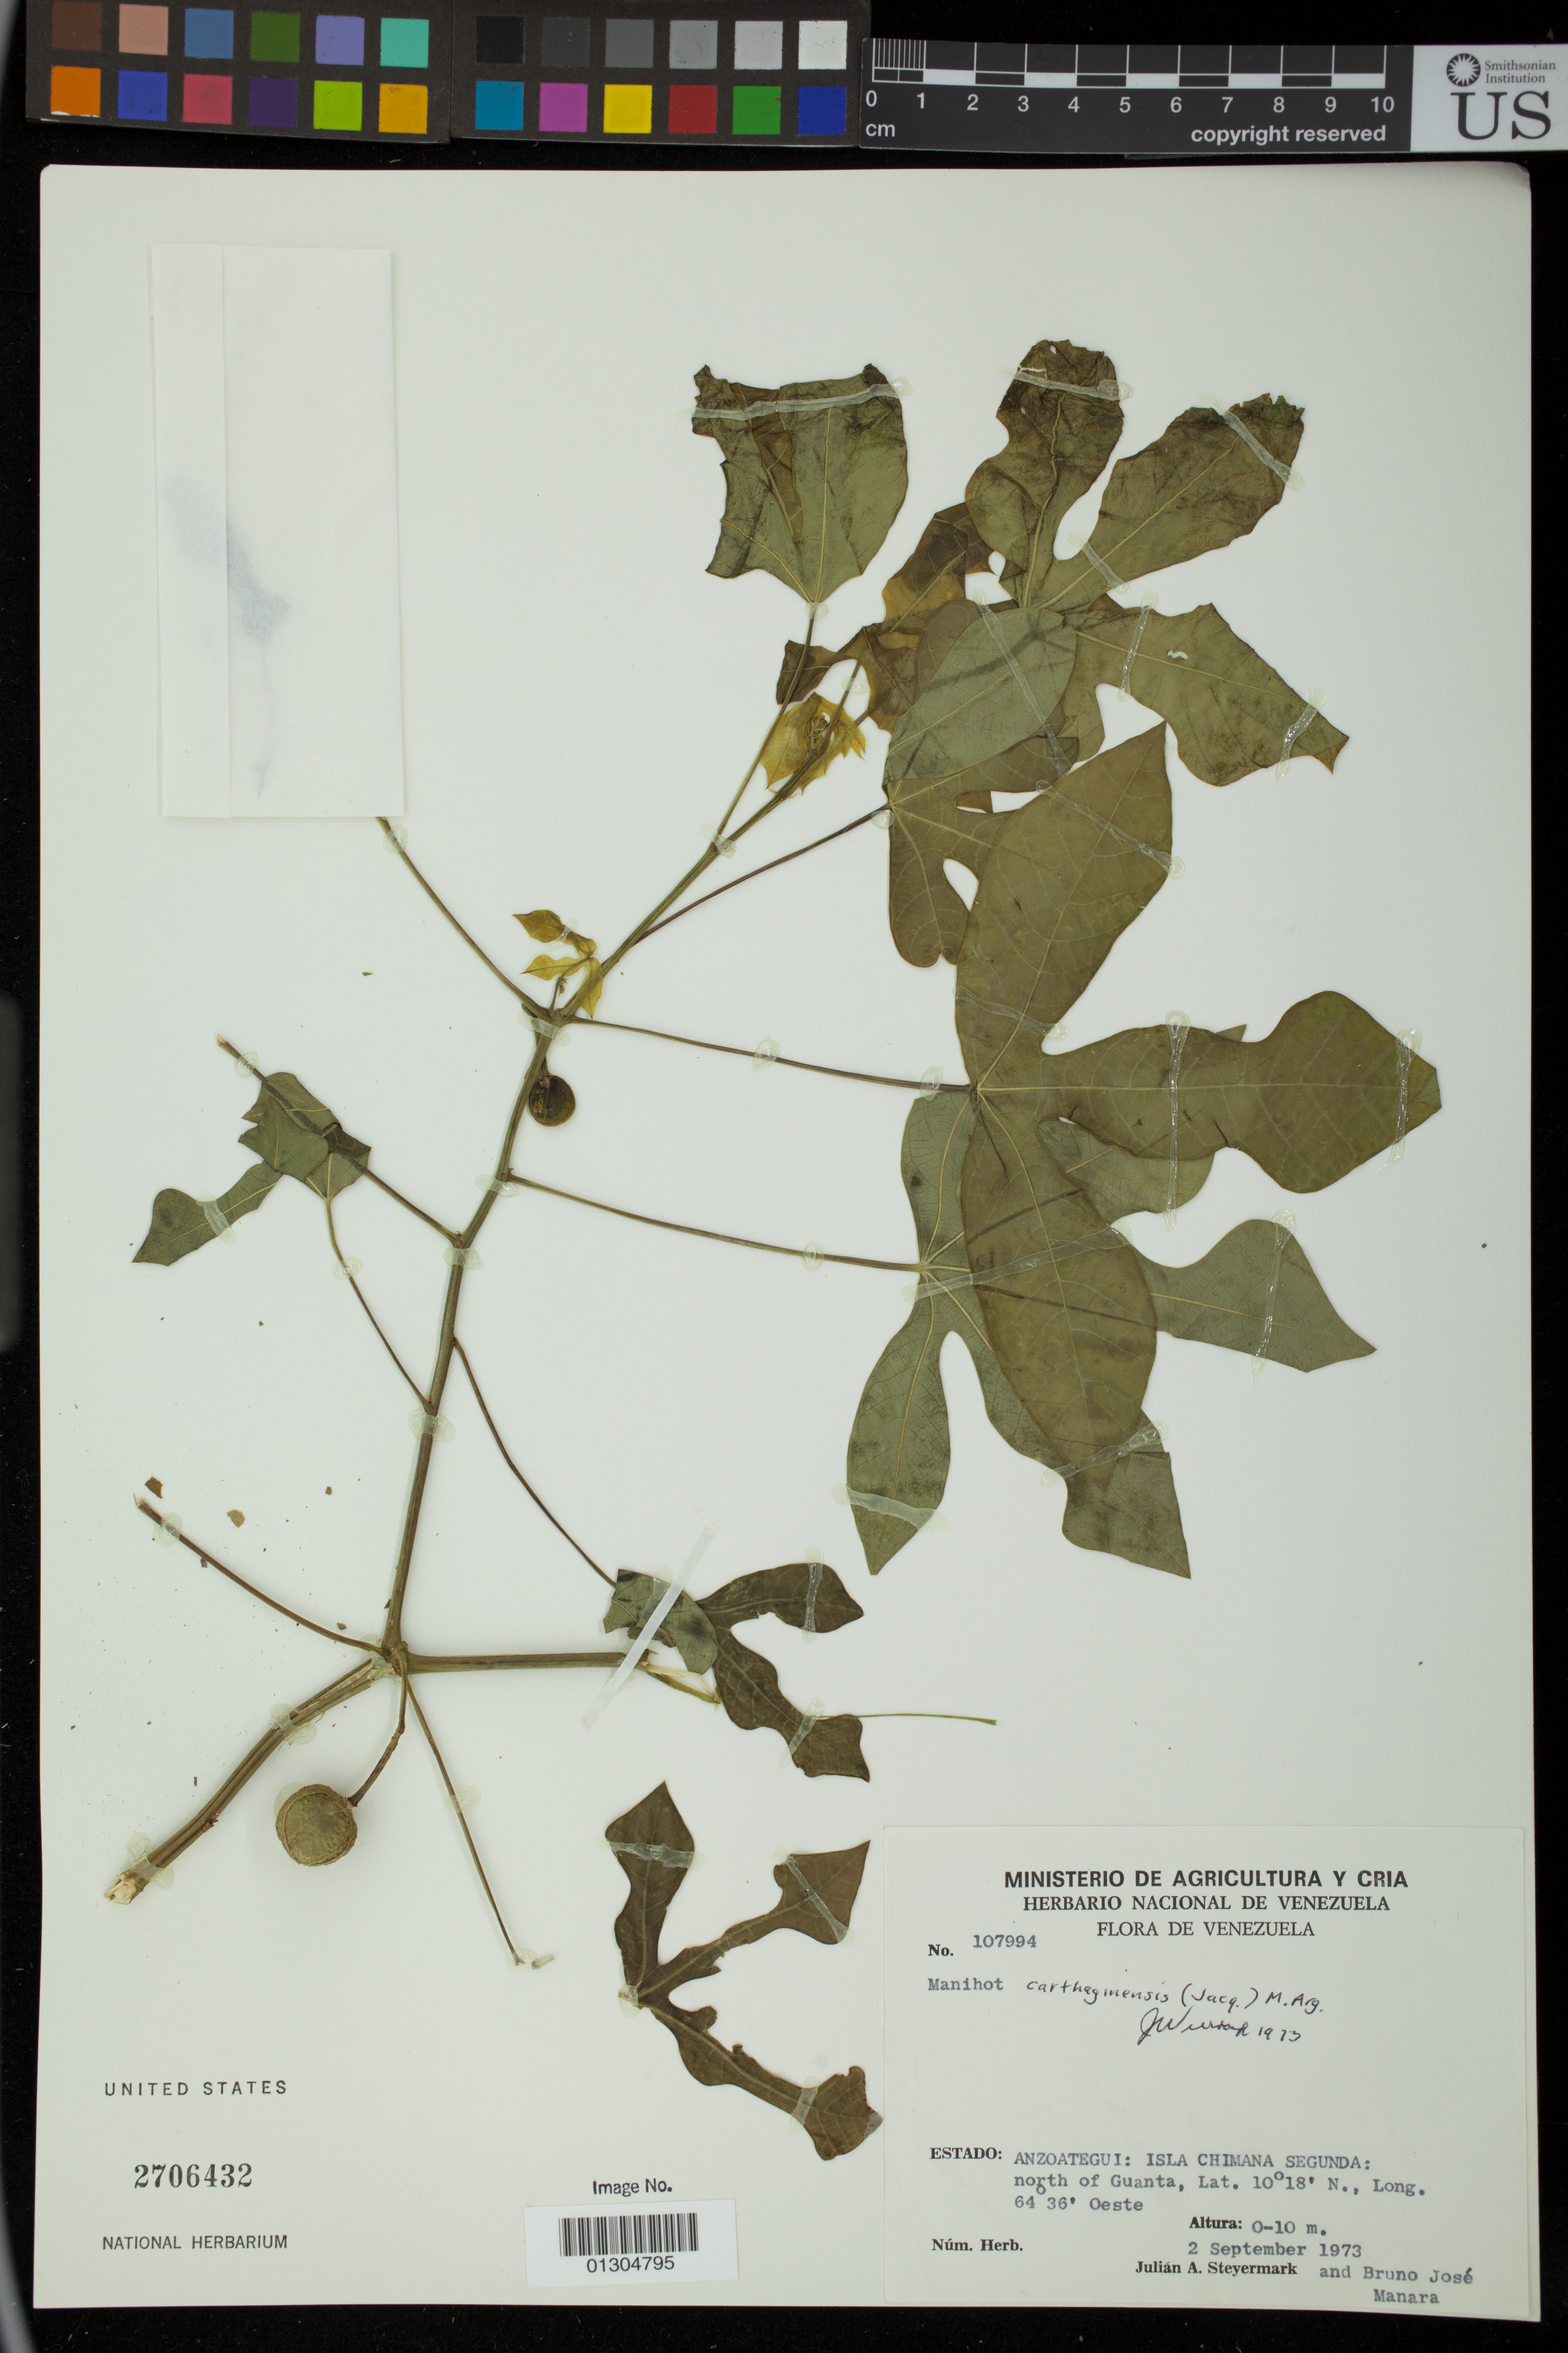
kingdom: Plantae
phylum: Tracheophyta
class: Magnoliopsida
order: Malpighiales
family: Euphorbiaceae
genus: Manihot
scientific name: Manihot carthagenensis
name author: (Jacq.) Müll. Arg.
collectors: J. Steyermark & B. Manara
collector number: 107994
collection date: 1973-09-02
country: Venezuela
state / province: Anzoategui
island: Chimana Segunda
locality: Isla Chimana Segunda: north of Guanta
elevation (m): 0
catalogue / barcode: US 2706432